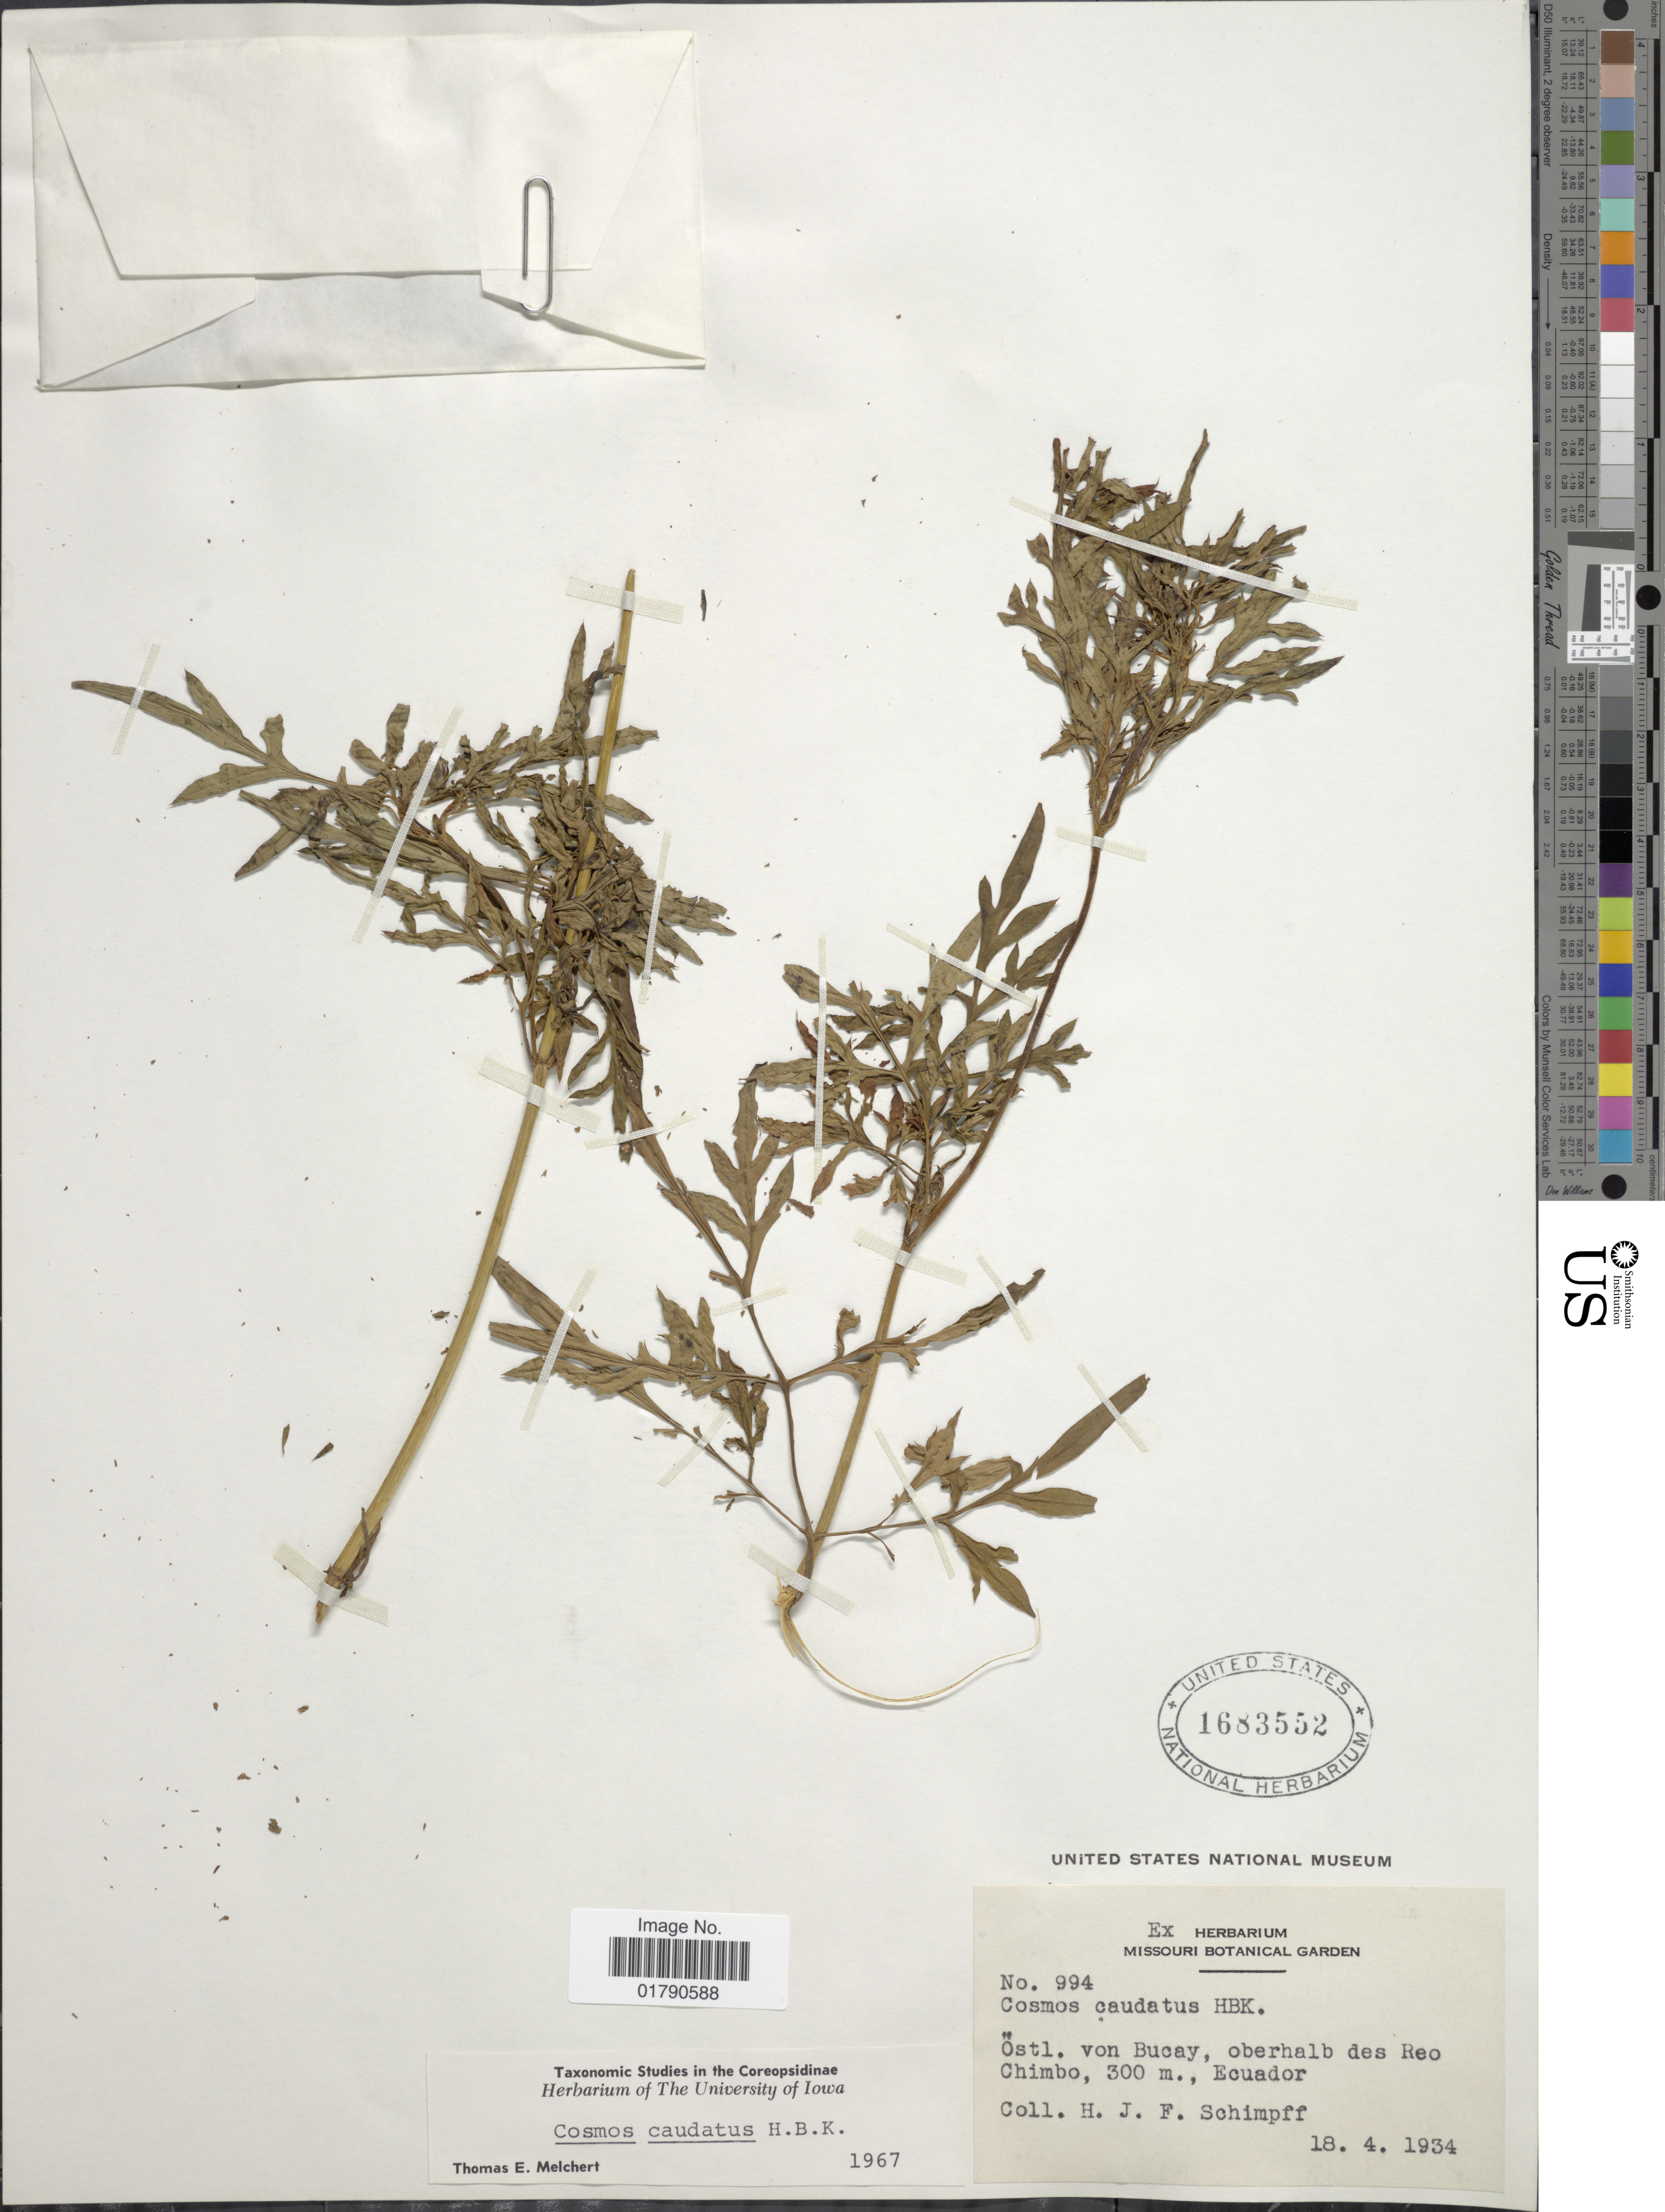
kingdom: Plantae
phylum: Tracheophyta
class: Magnoliopsida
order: Asterales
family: Asteraceae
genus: Cosmos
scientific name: Cosmos caudatus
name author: Kunth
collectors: H. Schimpff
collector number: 994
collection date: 1934-04-18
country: Ecuador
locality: Ostl. von Bucay, oberhalb des Reo Chimbo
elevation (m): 300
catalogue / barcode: US 1683552